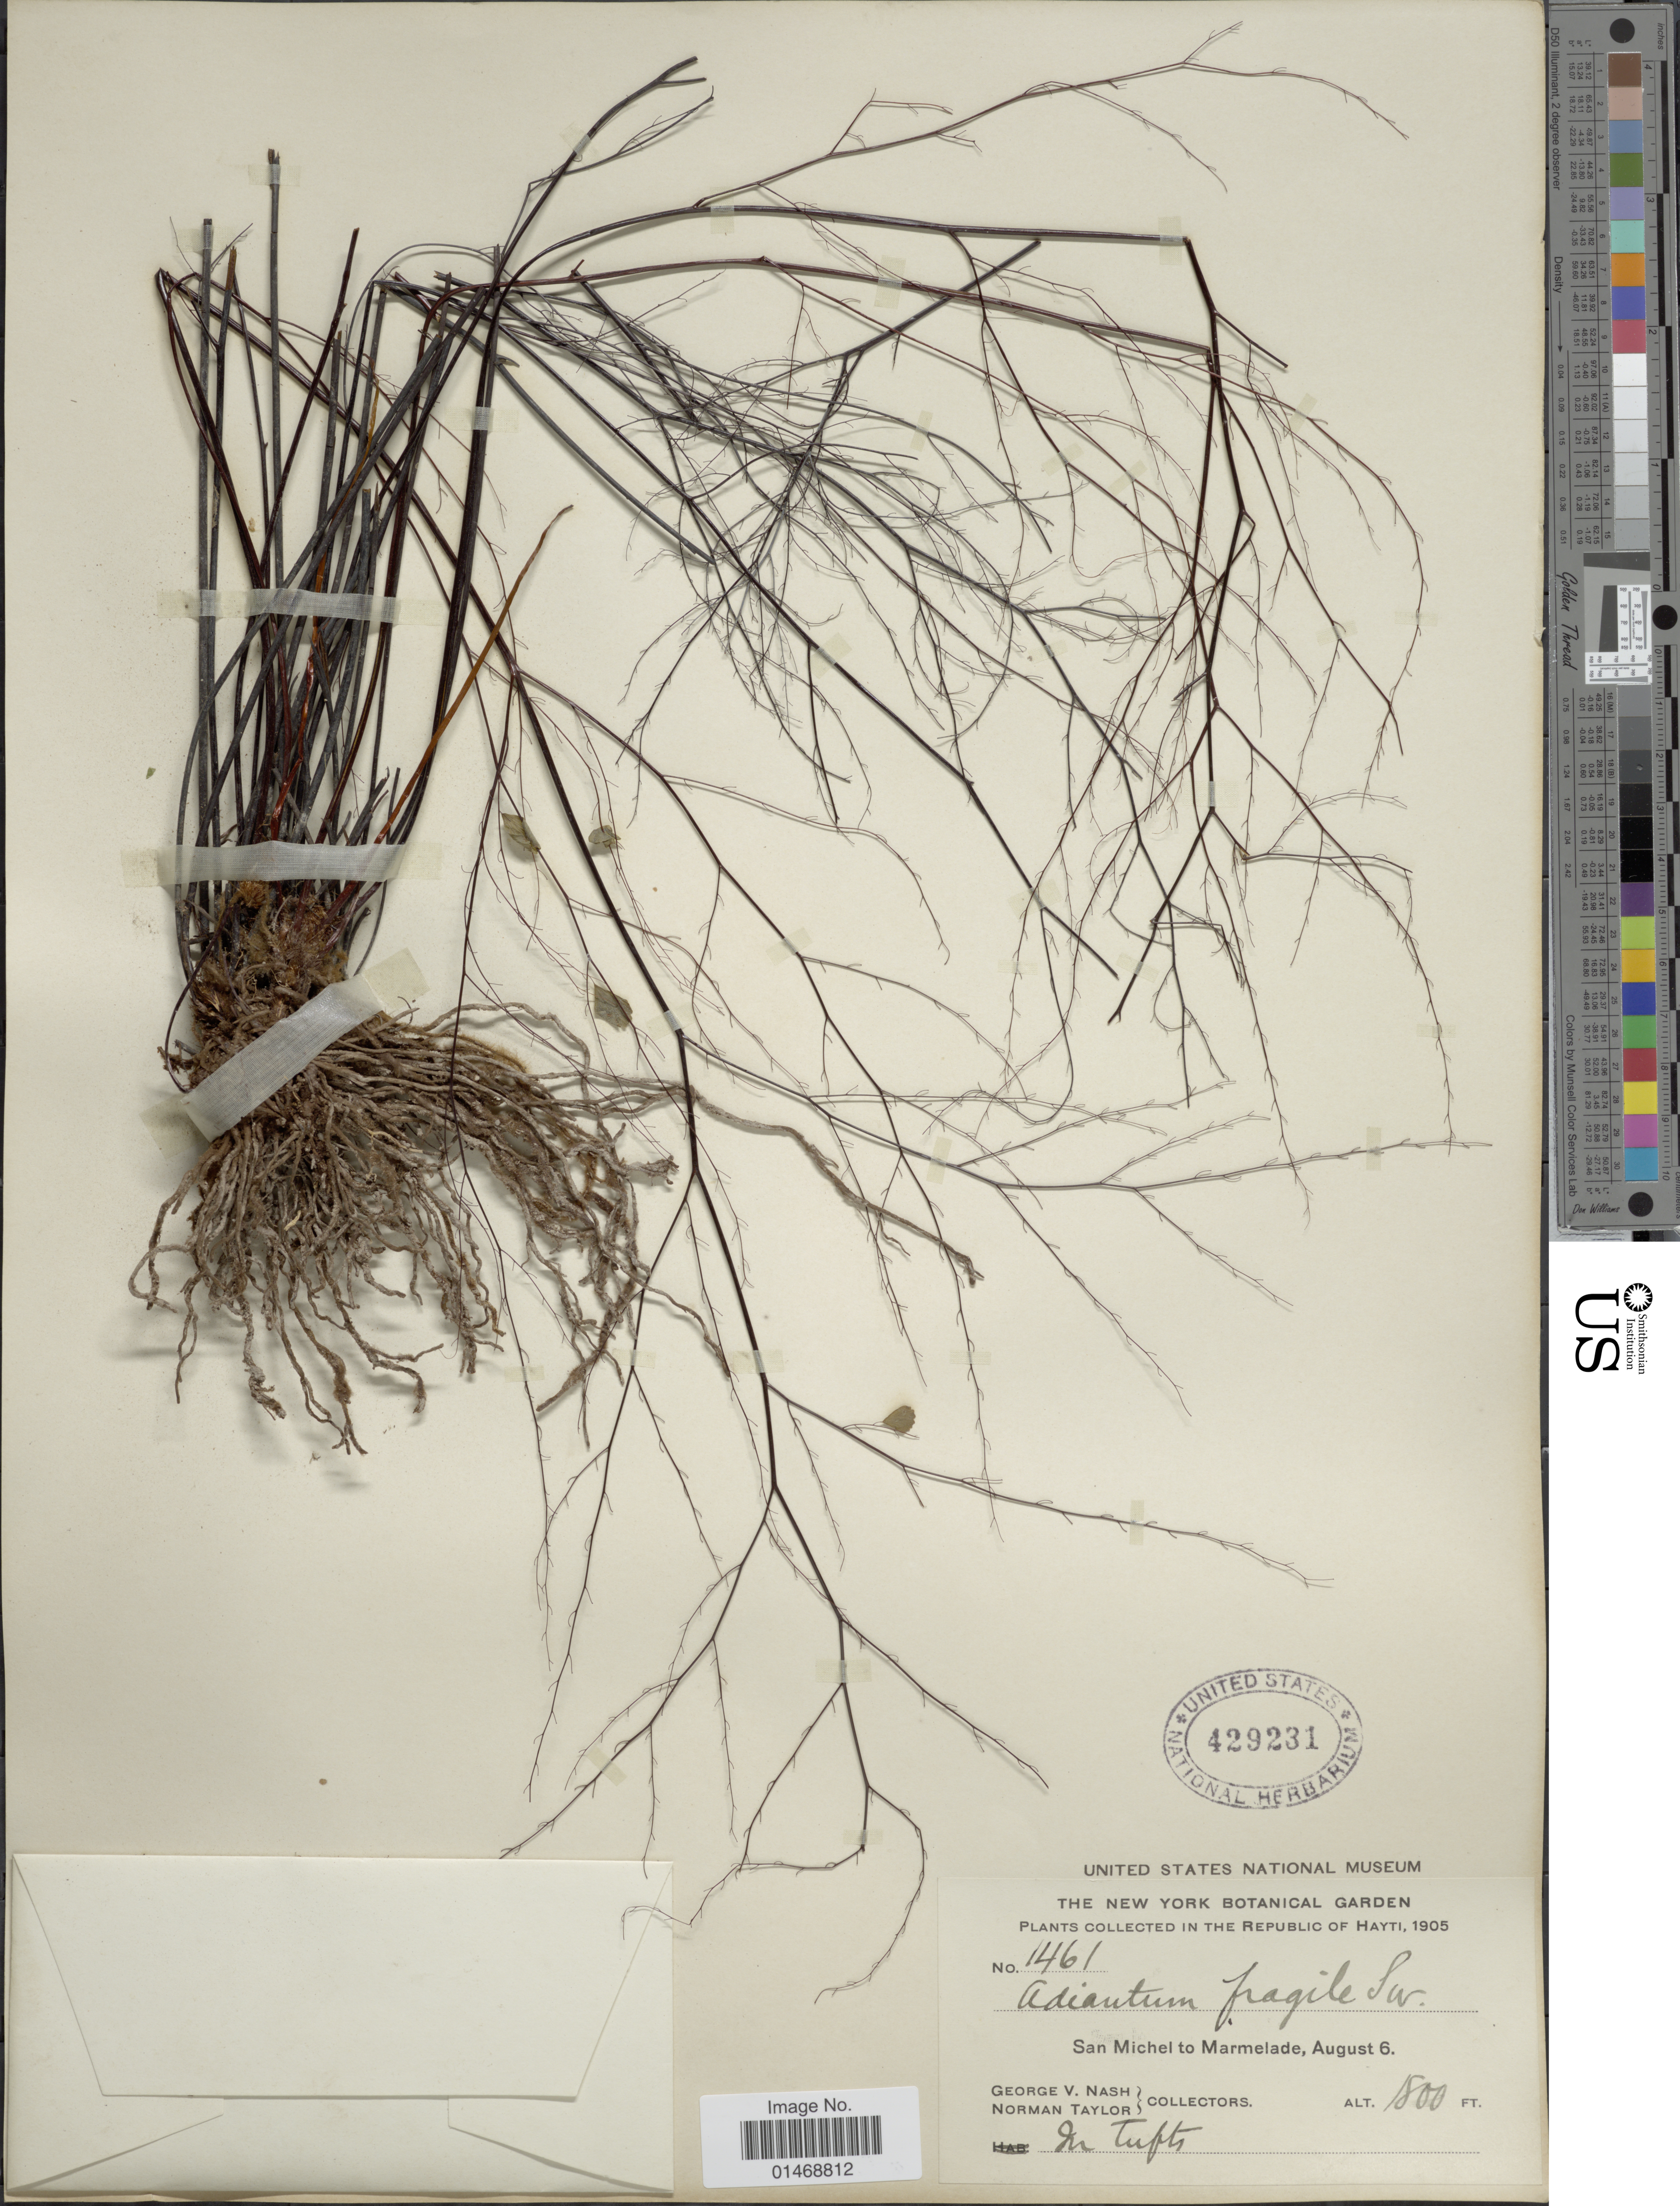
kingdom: Plantae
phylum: Tracheophyta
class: Polypodiopsida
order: Polypodiales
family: Pteridaceae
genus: Adiantum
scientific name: Adiantum fragile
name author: Sw.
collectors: G. V. Nash & N. Taylor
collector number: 1461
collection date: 1905-08-06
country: Haiti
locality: The Republic of Hayti, San Michel to Marmelade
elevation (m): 549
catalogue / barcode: US 429231